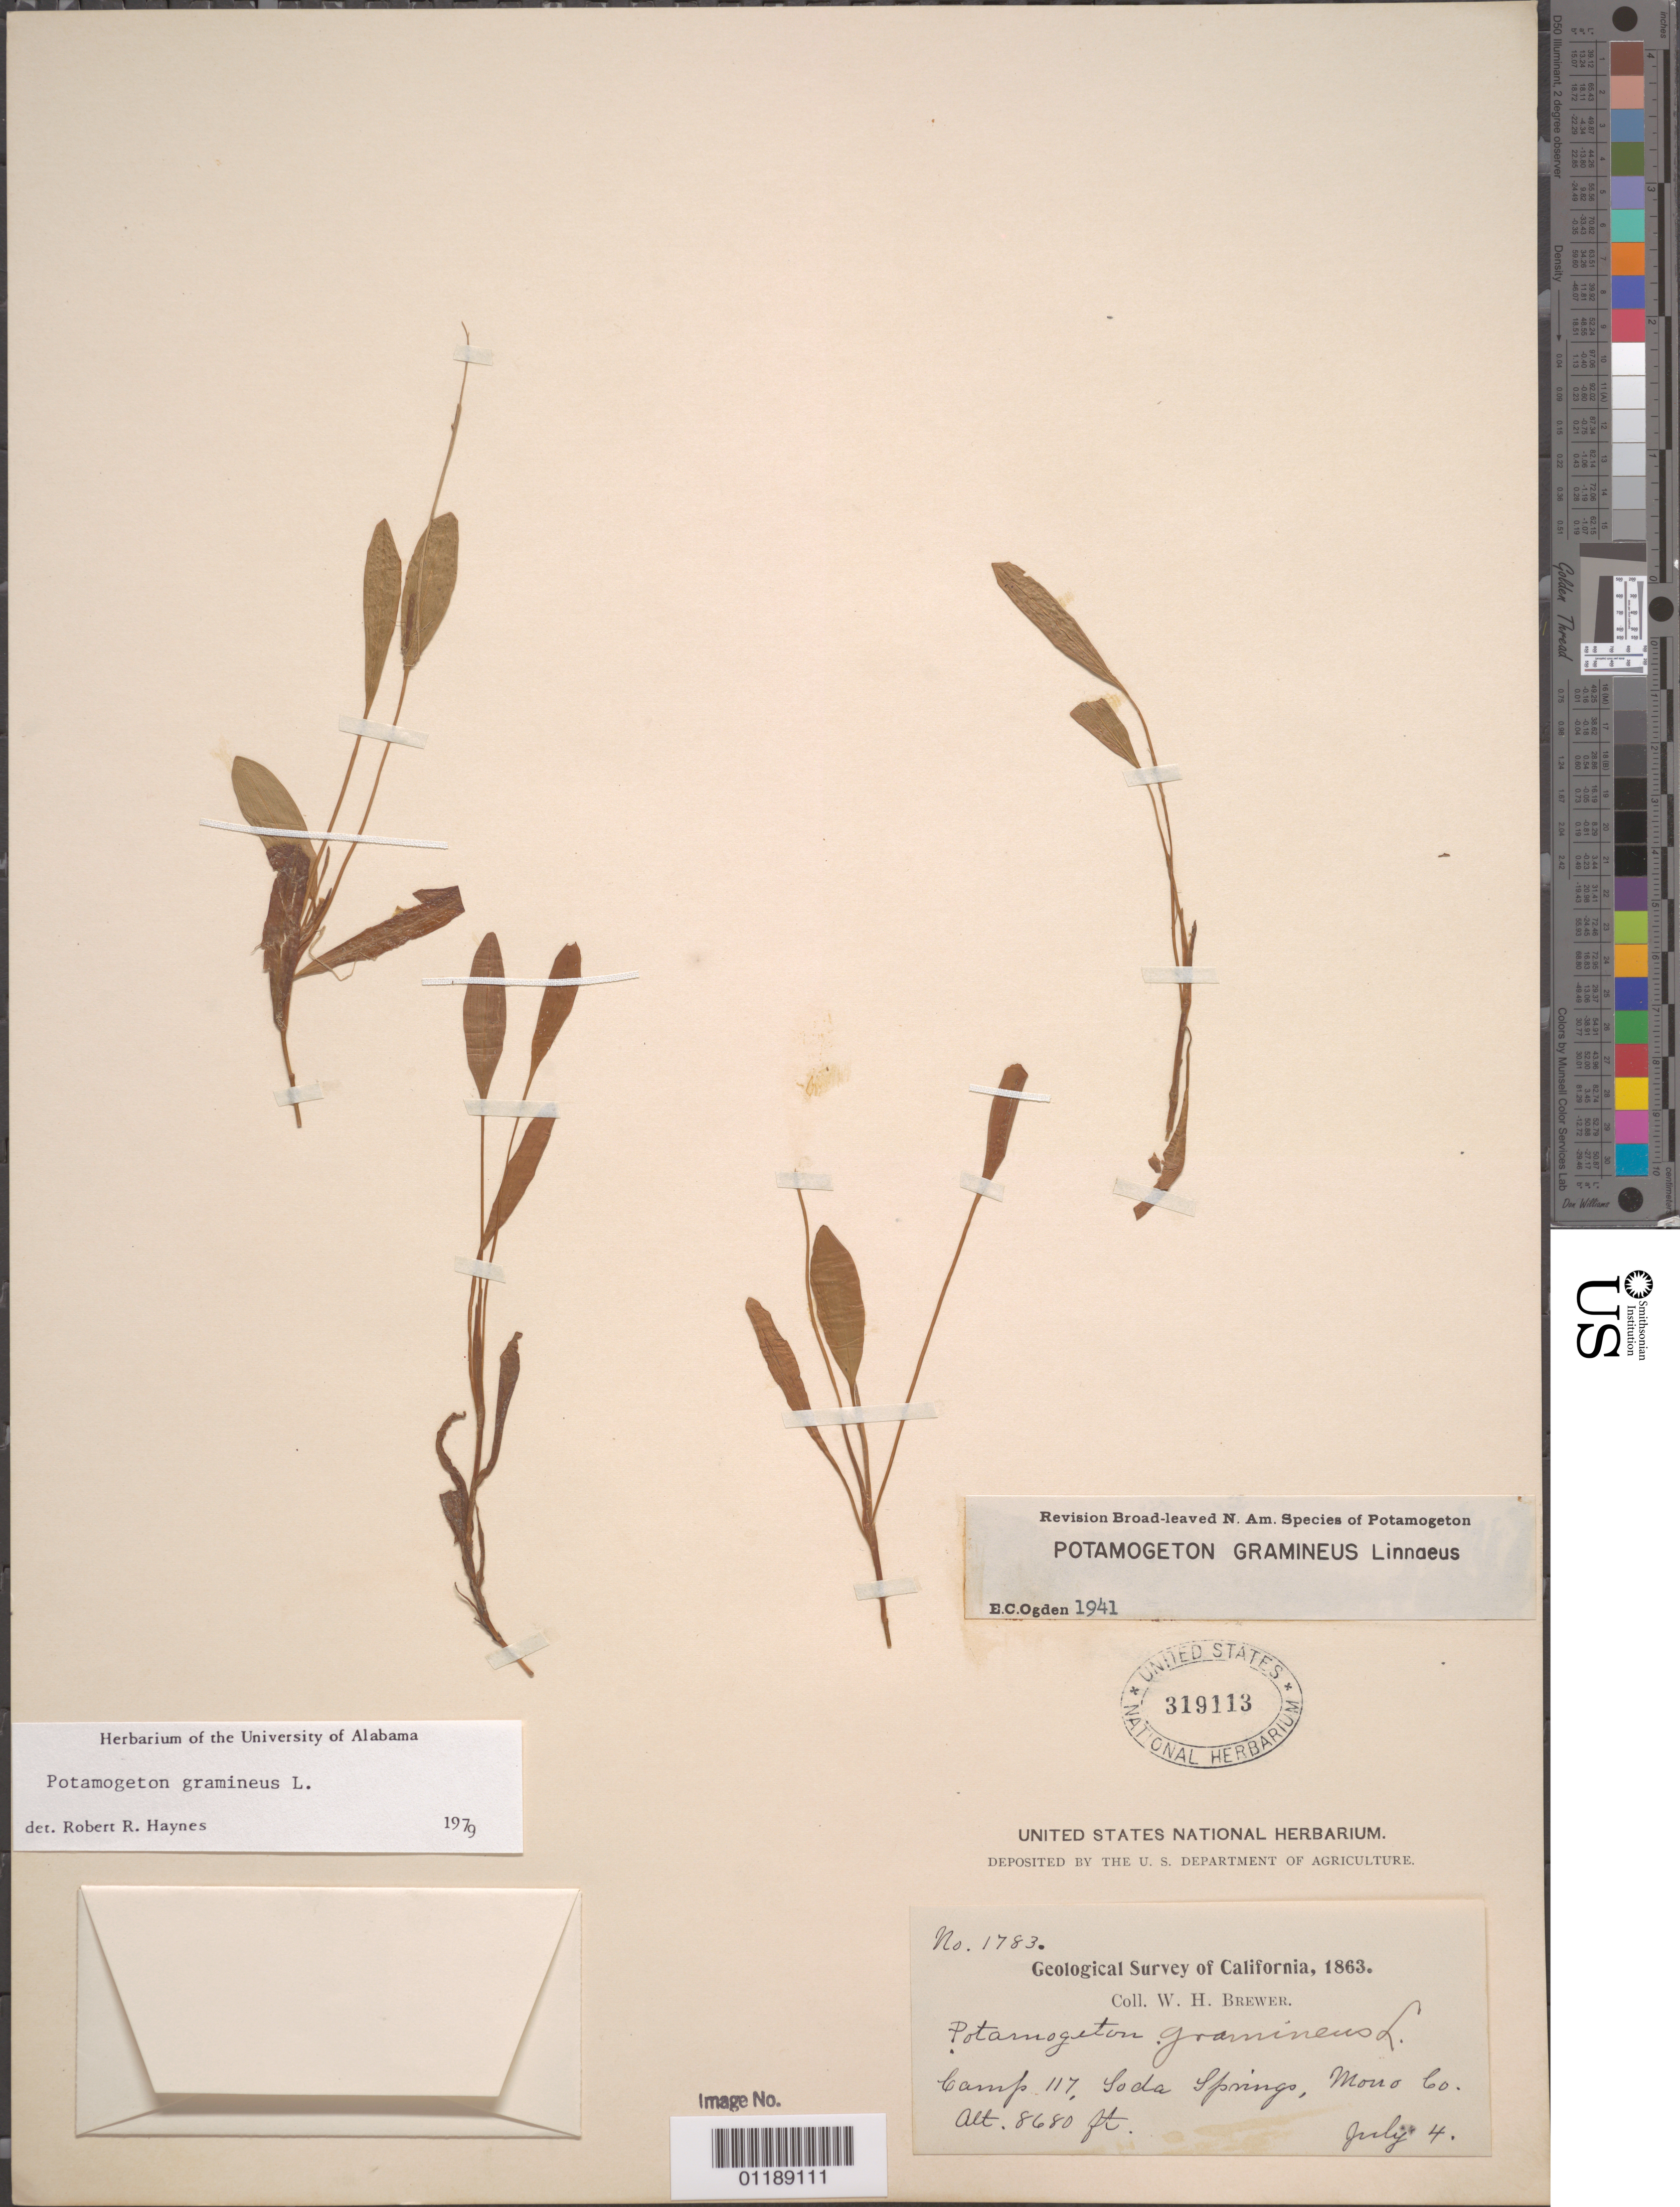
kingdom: Plantae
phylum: Tracheophyta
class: Liliopsida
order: Alismatales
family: Potamogetonaceae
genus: Potamogeton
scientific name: Potamogeton gramineus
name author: L.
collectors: R. H. Brewer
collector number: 1783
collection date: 1863-07-04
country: United States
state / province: California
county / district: Mono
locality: Camp 117, Soda Springs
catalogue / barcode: US 319113